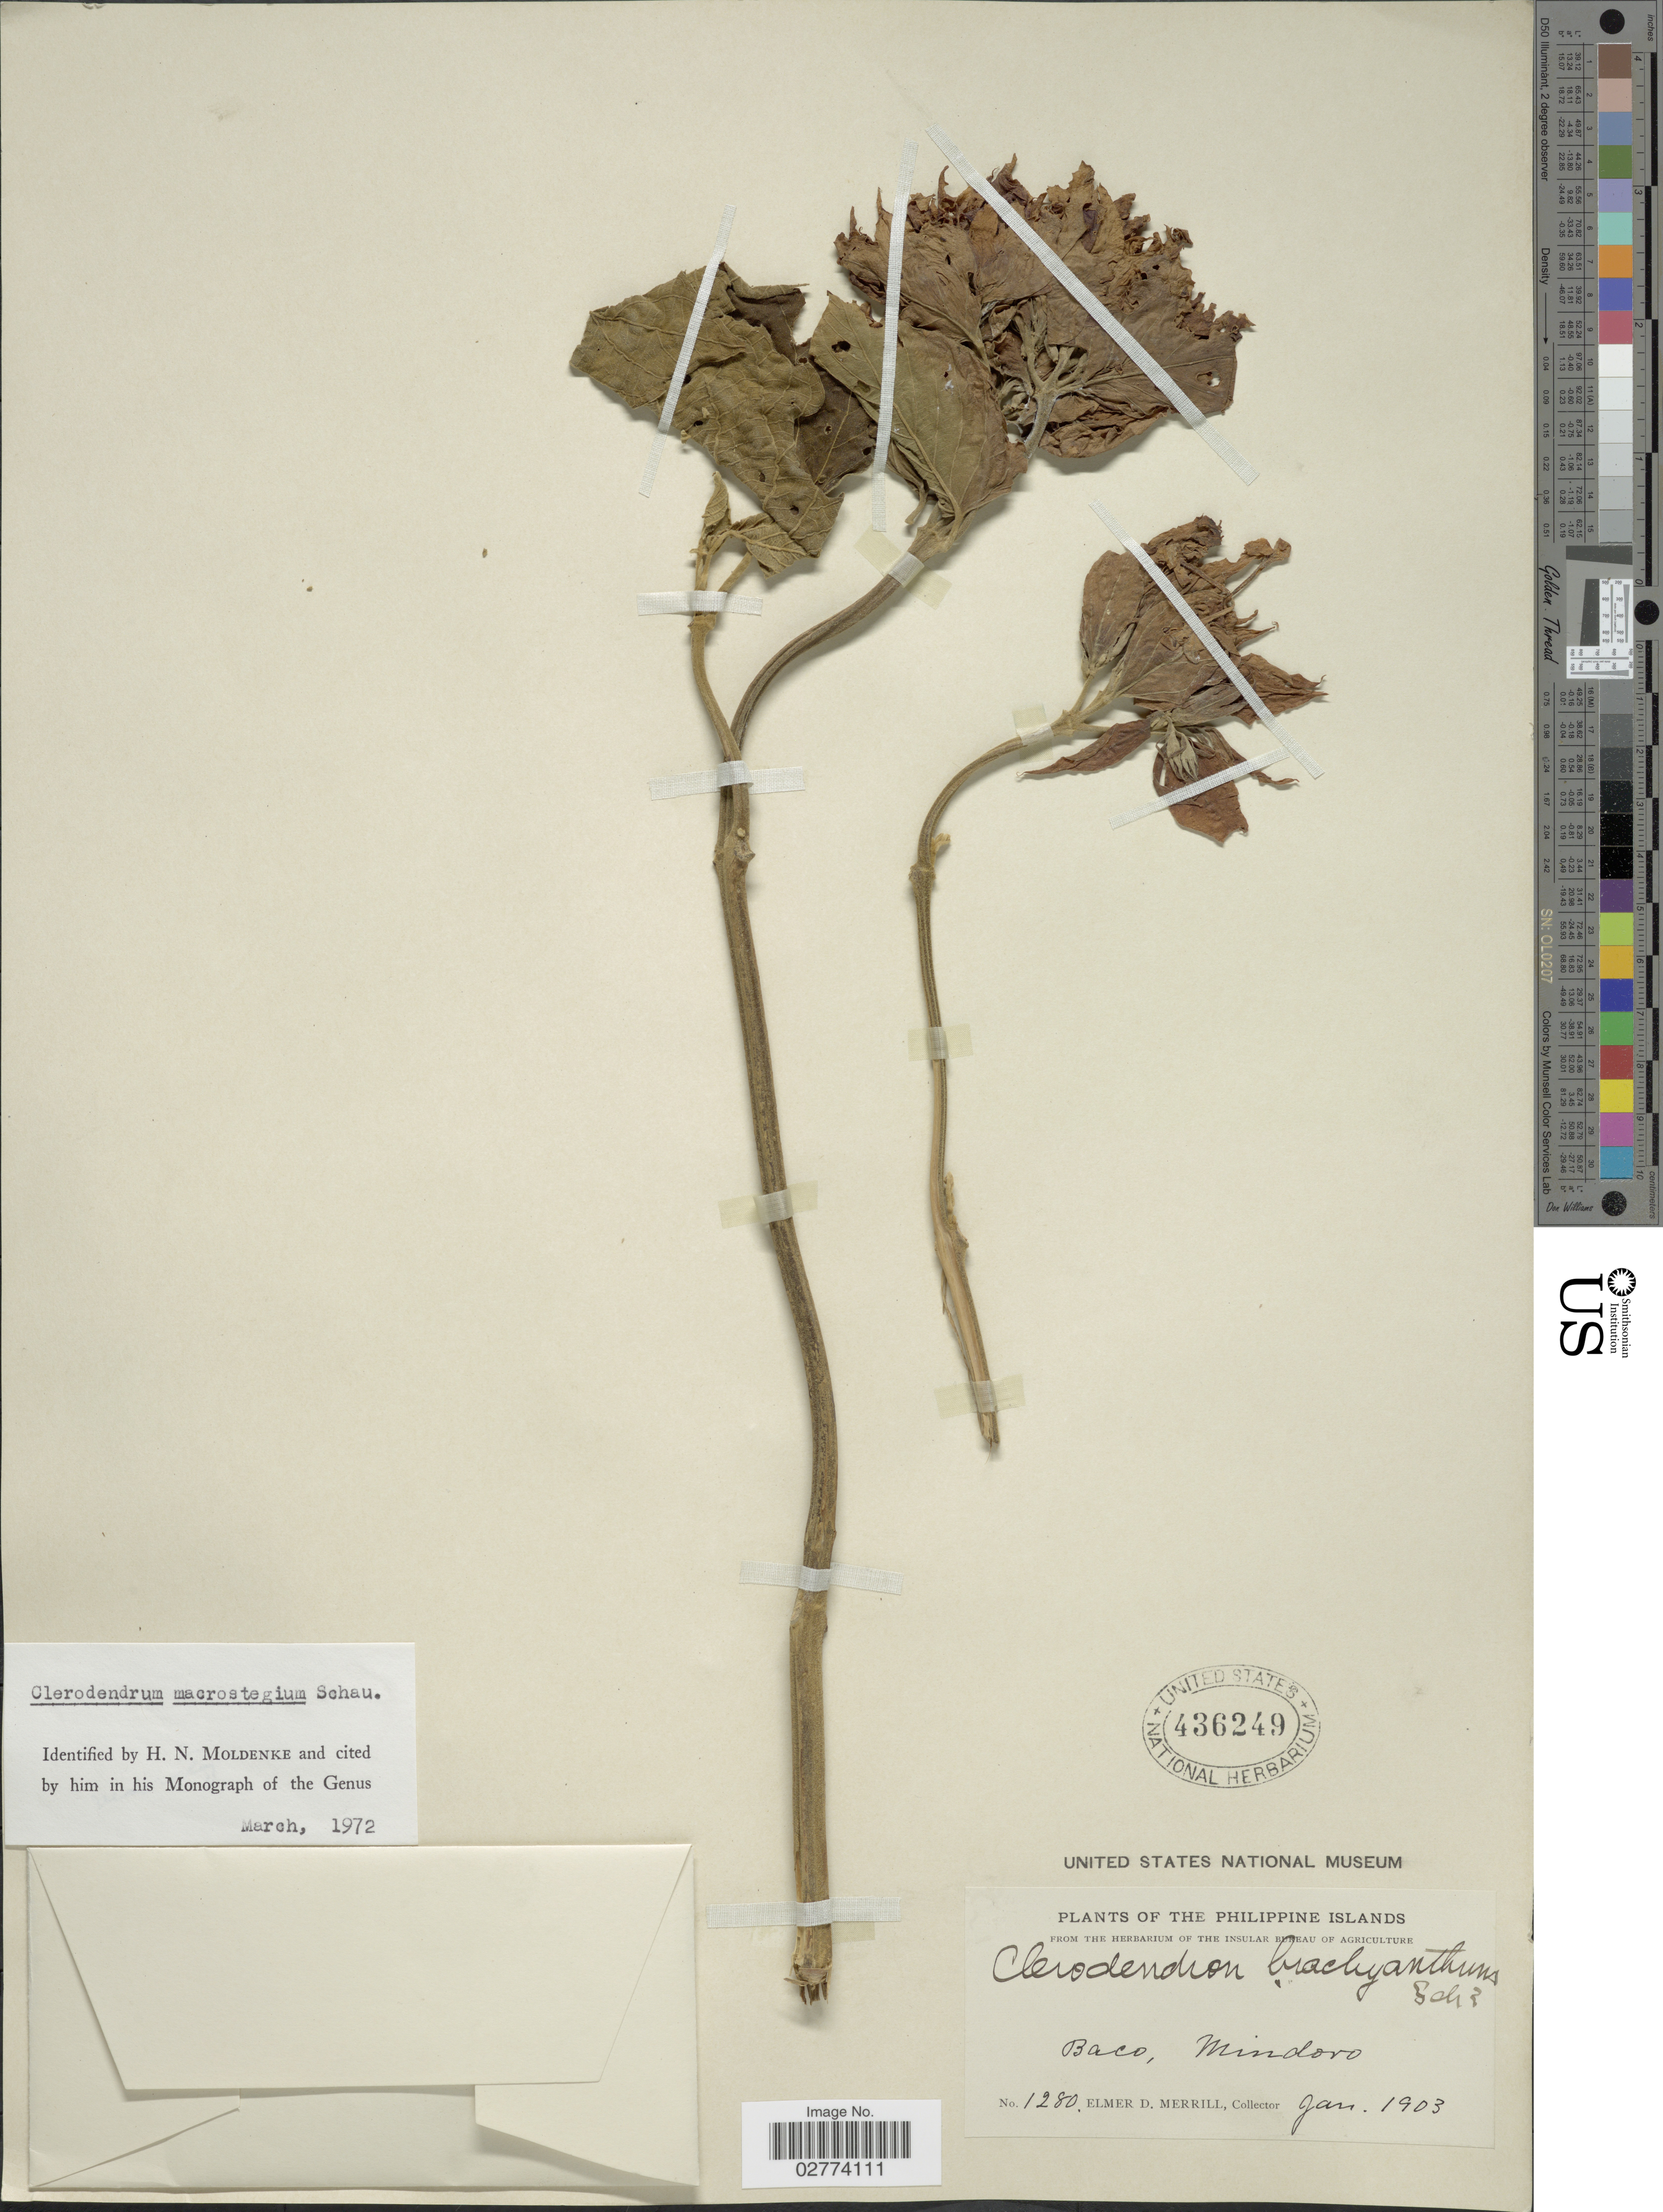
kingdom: Plantae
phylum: Tracheophyta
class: Magnoliopsida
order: Lamiales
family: Lamiaceae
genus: Clerodendrum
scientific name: Clerodendrum macrostegium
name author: Schauer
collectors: E. D. Merrill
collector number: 1280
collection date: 1903-01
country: Philippines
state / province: Mimaropa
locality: Baco, Mindoro.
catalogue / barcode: US 436249